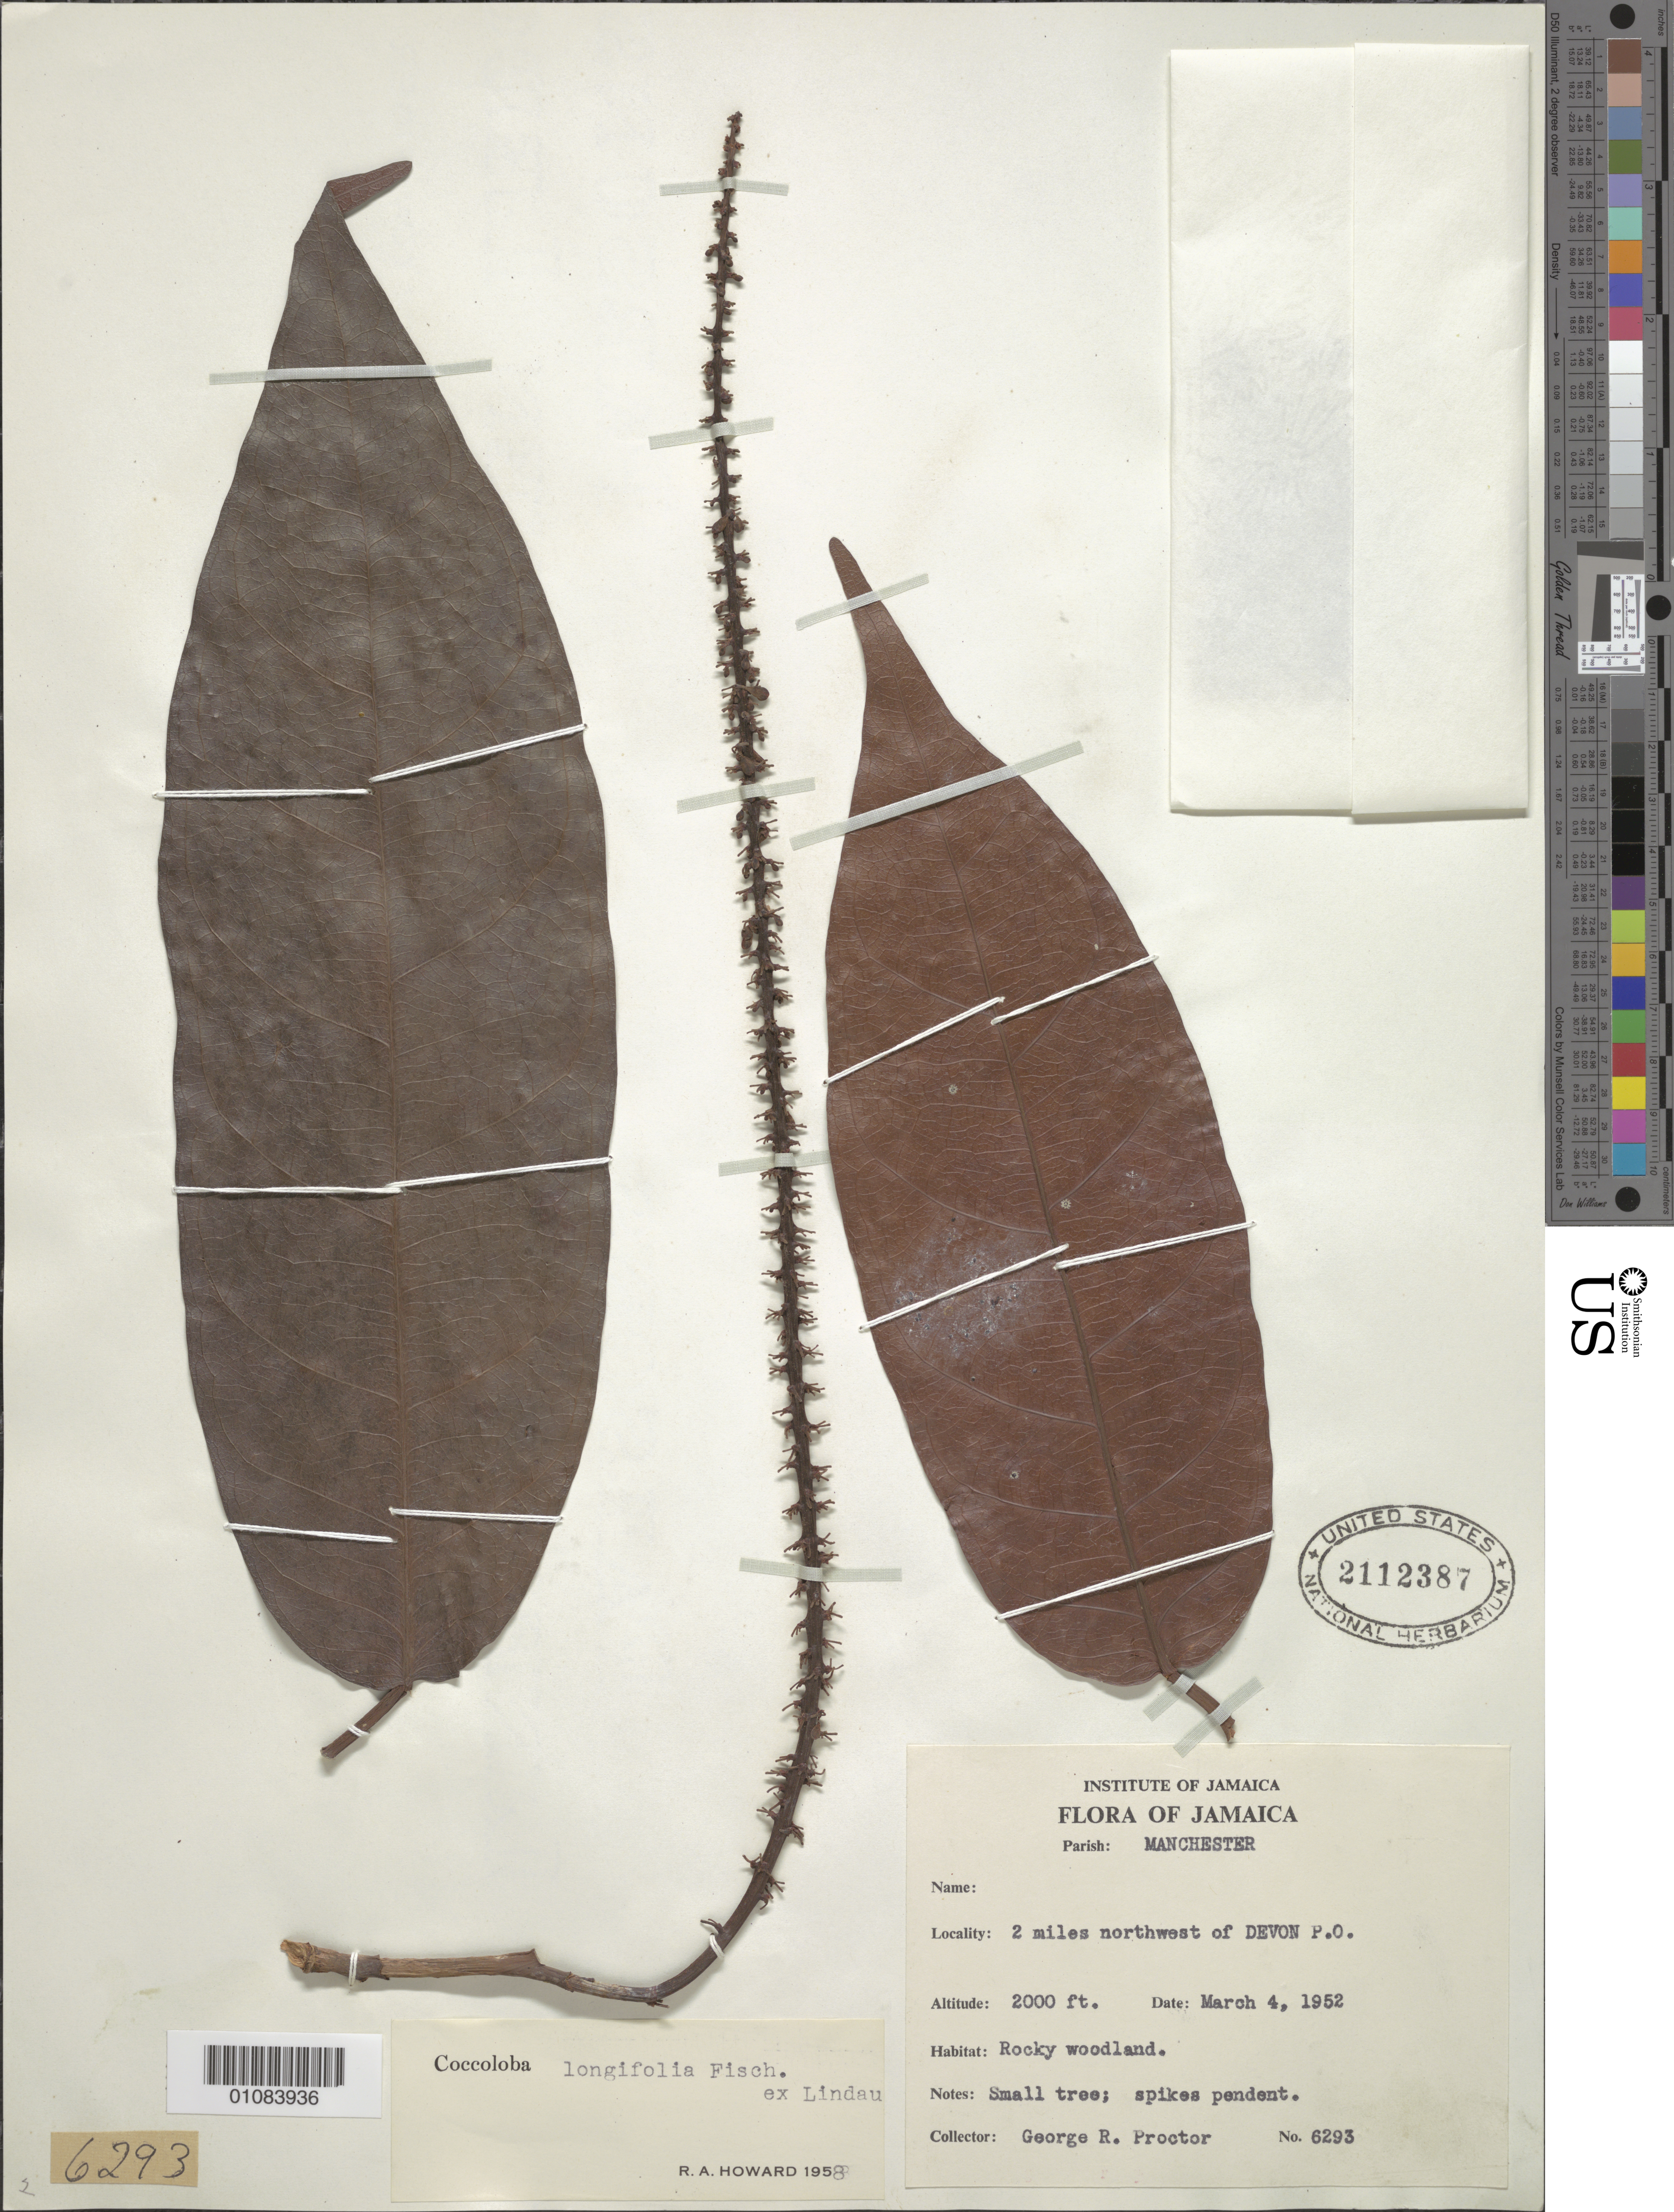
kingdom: Plantae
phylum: Tracheophyta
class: Magnoliopsida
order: Caryophyllales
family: Polygonaceae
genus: Coccoloba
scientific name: Coccoloba longifolia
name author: Fisch. ex Lindau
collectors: G. R. Proctor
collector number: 6293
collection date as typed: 04 Mar 1952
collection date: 1952-03-04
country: Jamaica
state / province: Manchester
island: Jamaica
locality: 2 miles northwest of Devon P.O.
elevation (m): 610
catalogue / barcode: US 2112387